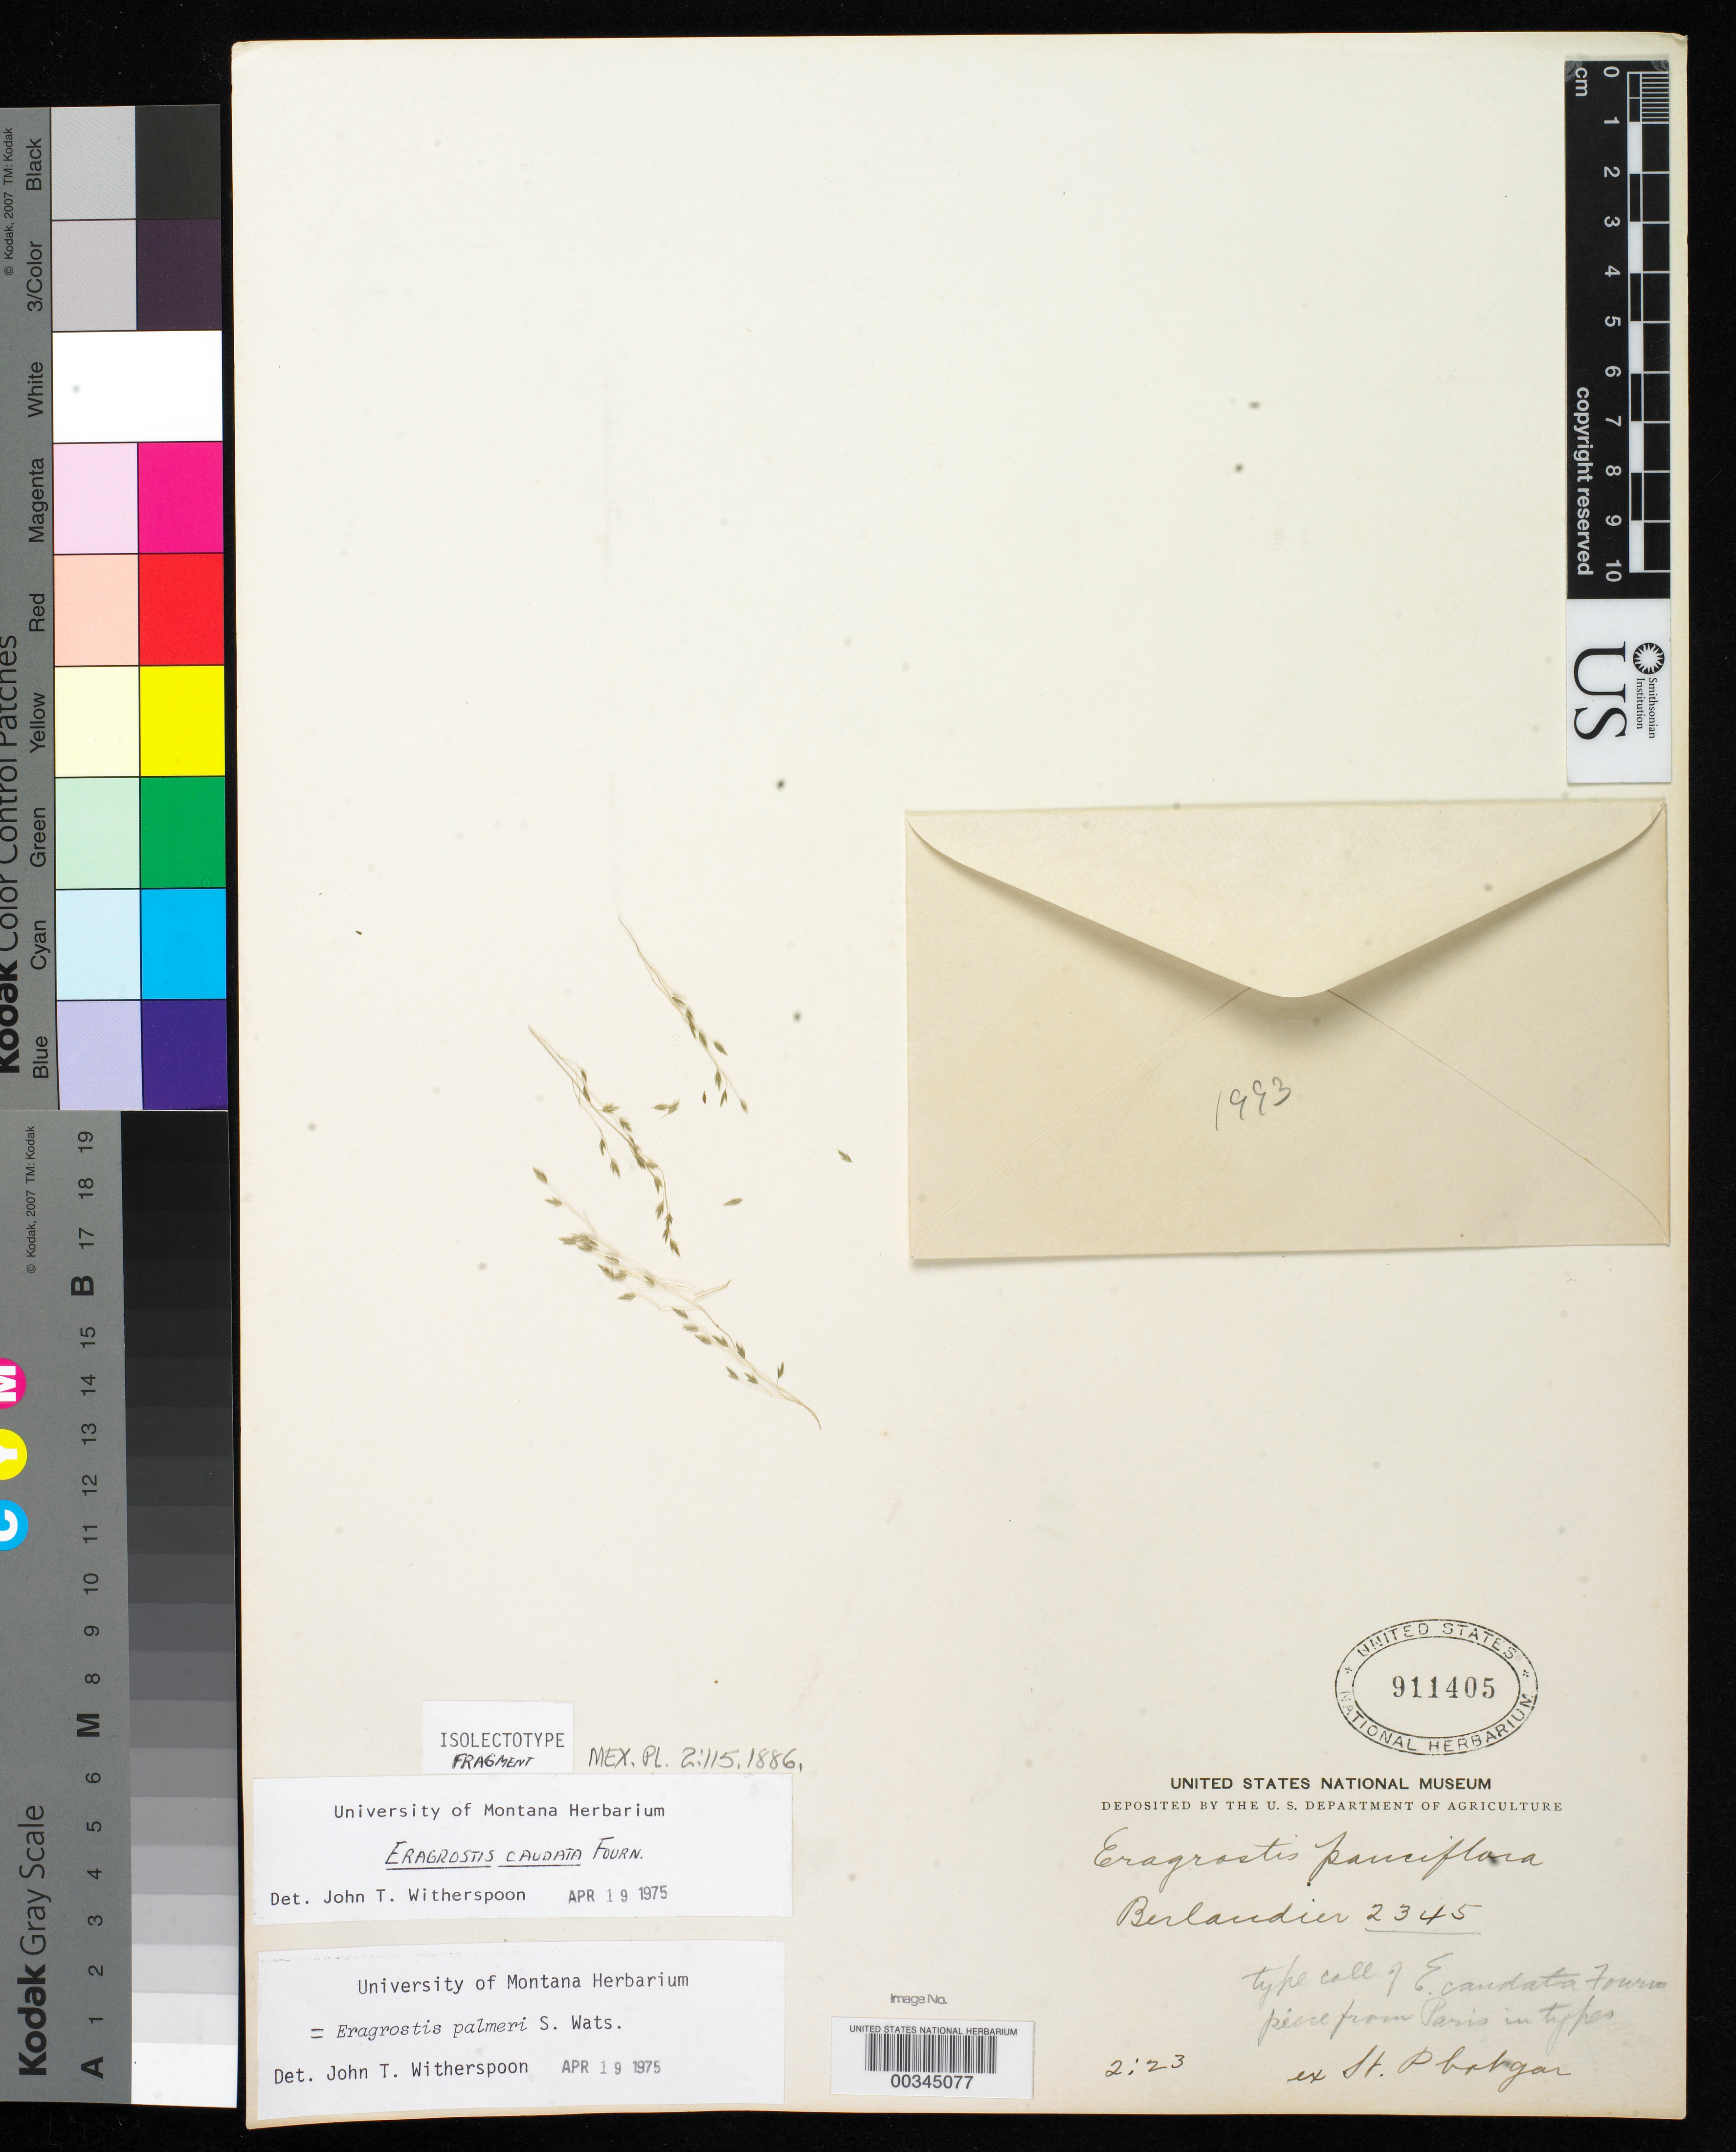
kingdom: Plantae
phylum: Tracheophyta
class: Liliopsida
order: Poales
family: Poaceae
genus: Eragrostis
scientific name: Eragrostis caudata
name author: E. Fourn.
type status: Type Fragment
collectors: J. L. Berlandier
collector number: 2345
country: Mexico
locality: E of Monserrat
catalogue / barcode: US 911405